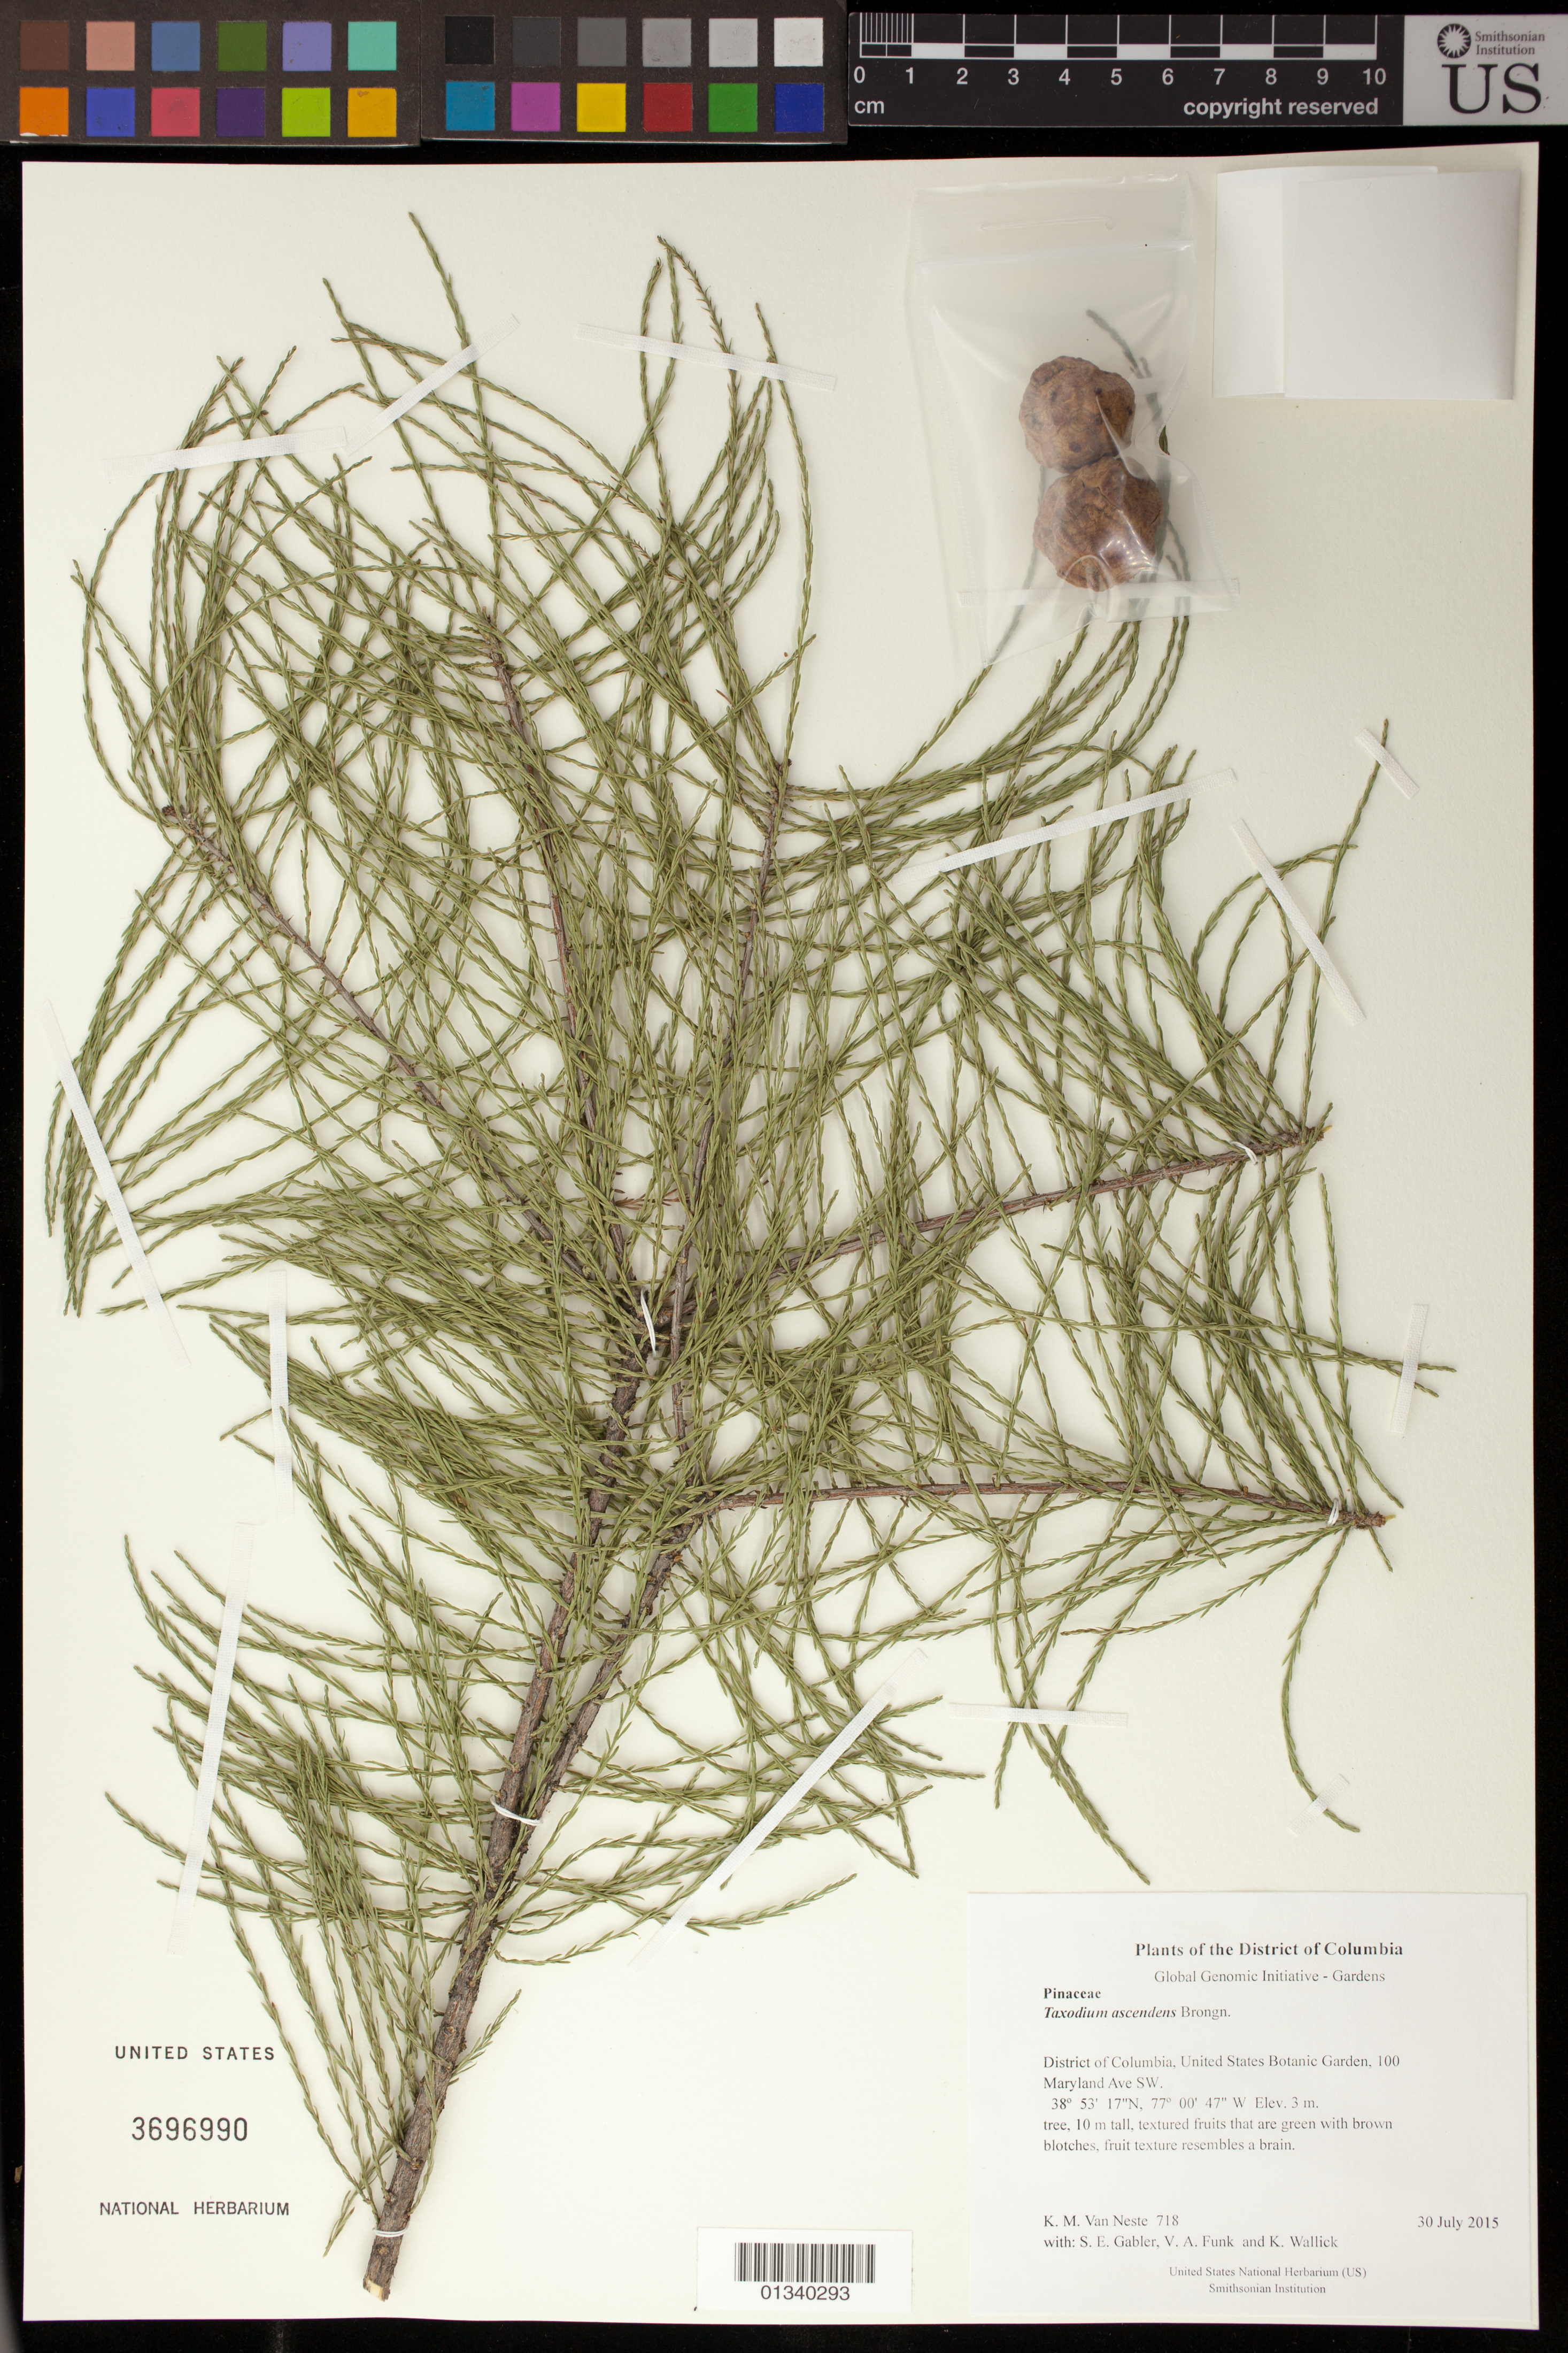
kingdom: Plantae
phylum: Tracheophyta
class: Pinopsida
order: Pinales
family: Cupressaceae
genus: Taxodium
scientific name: Taxodium ascendens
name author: Brongn.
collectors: K. M. Van Neste, S. E. Gabler, V. Funk & K. Wallick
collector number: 718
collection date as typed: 30 July 2015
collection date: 2015-07-30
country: United States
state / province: District of Columbia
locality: United States Botanic Garden, 100 Maryland Ave SW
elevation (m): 3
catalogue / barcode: US 3696990